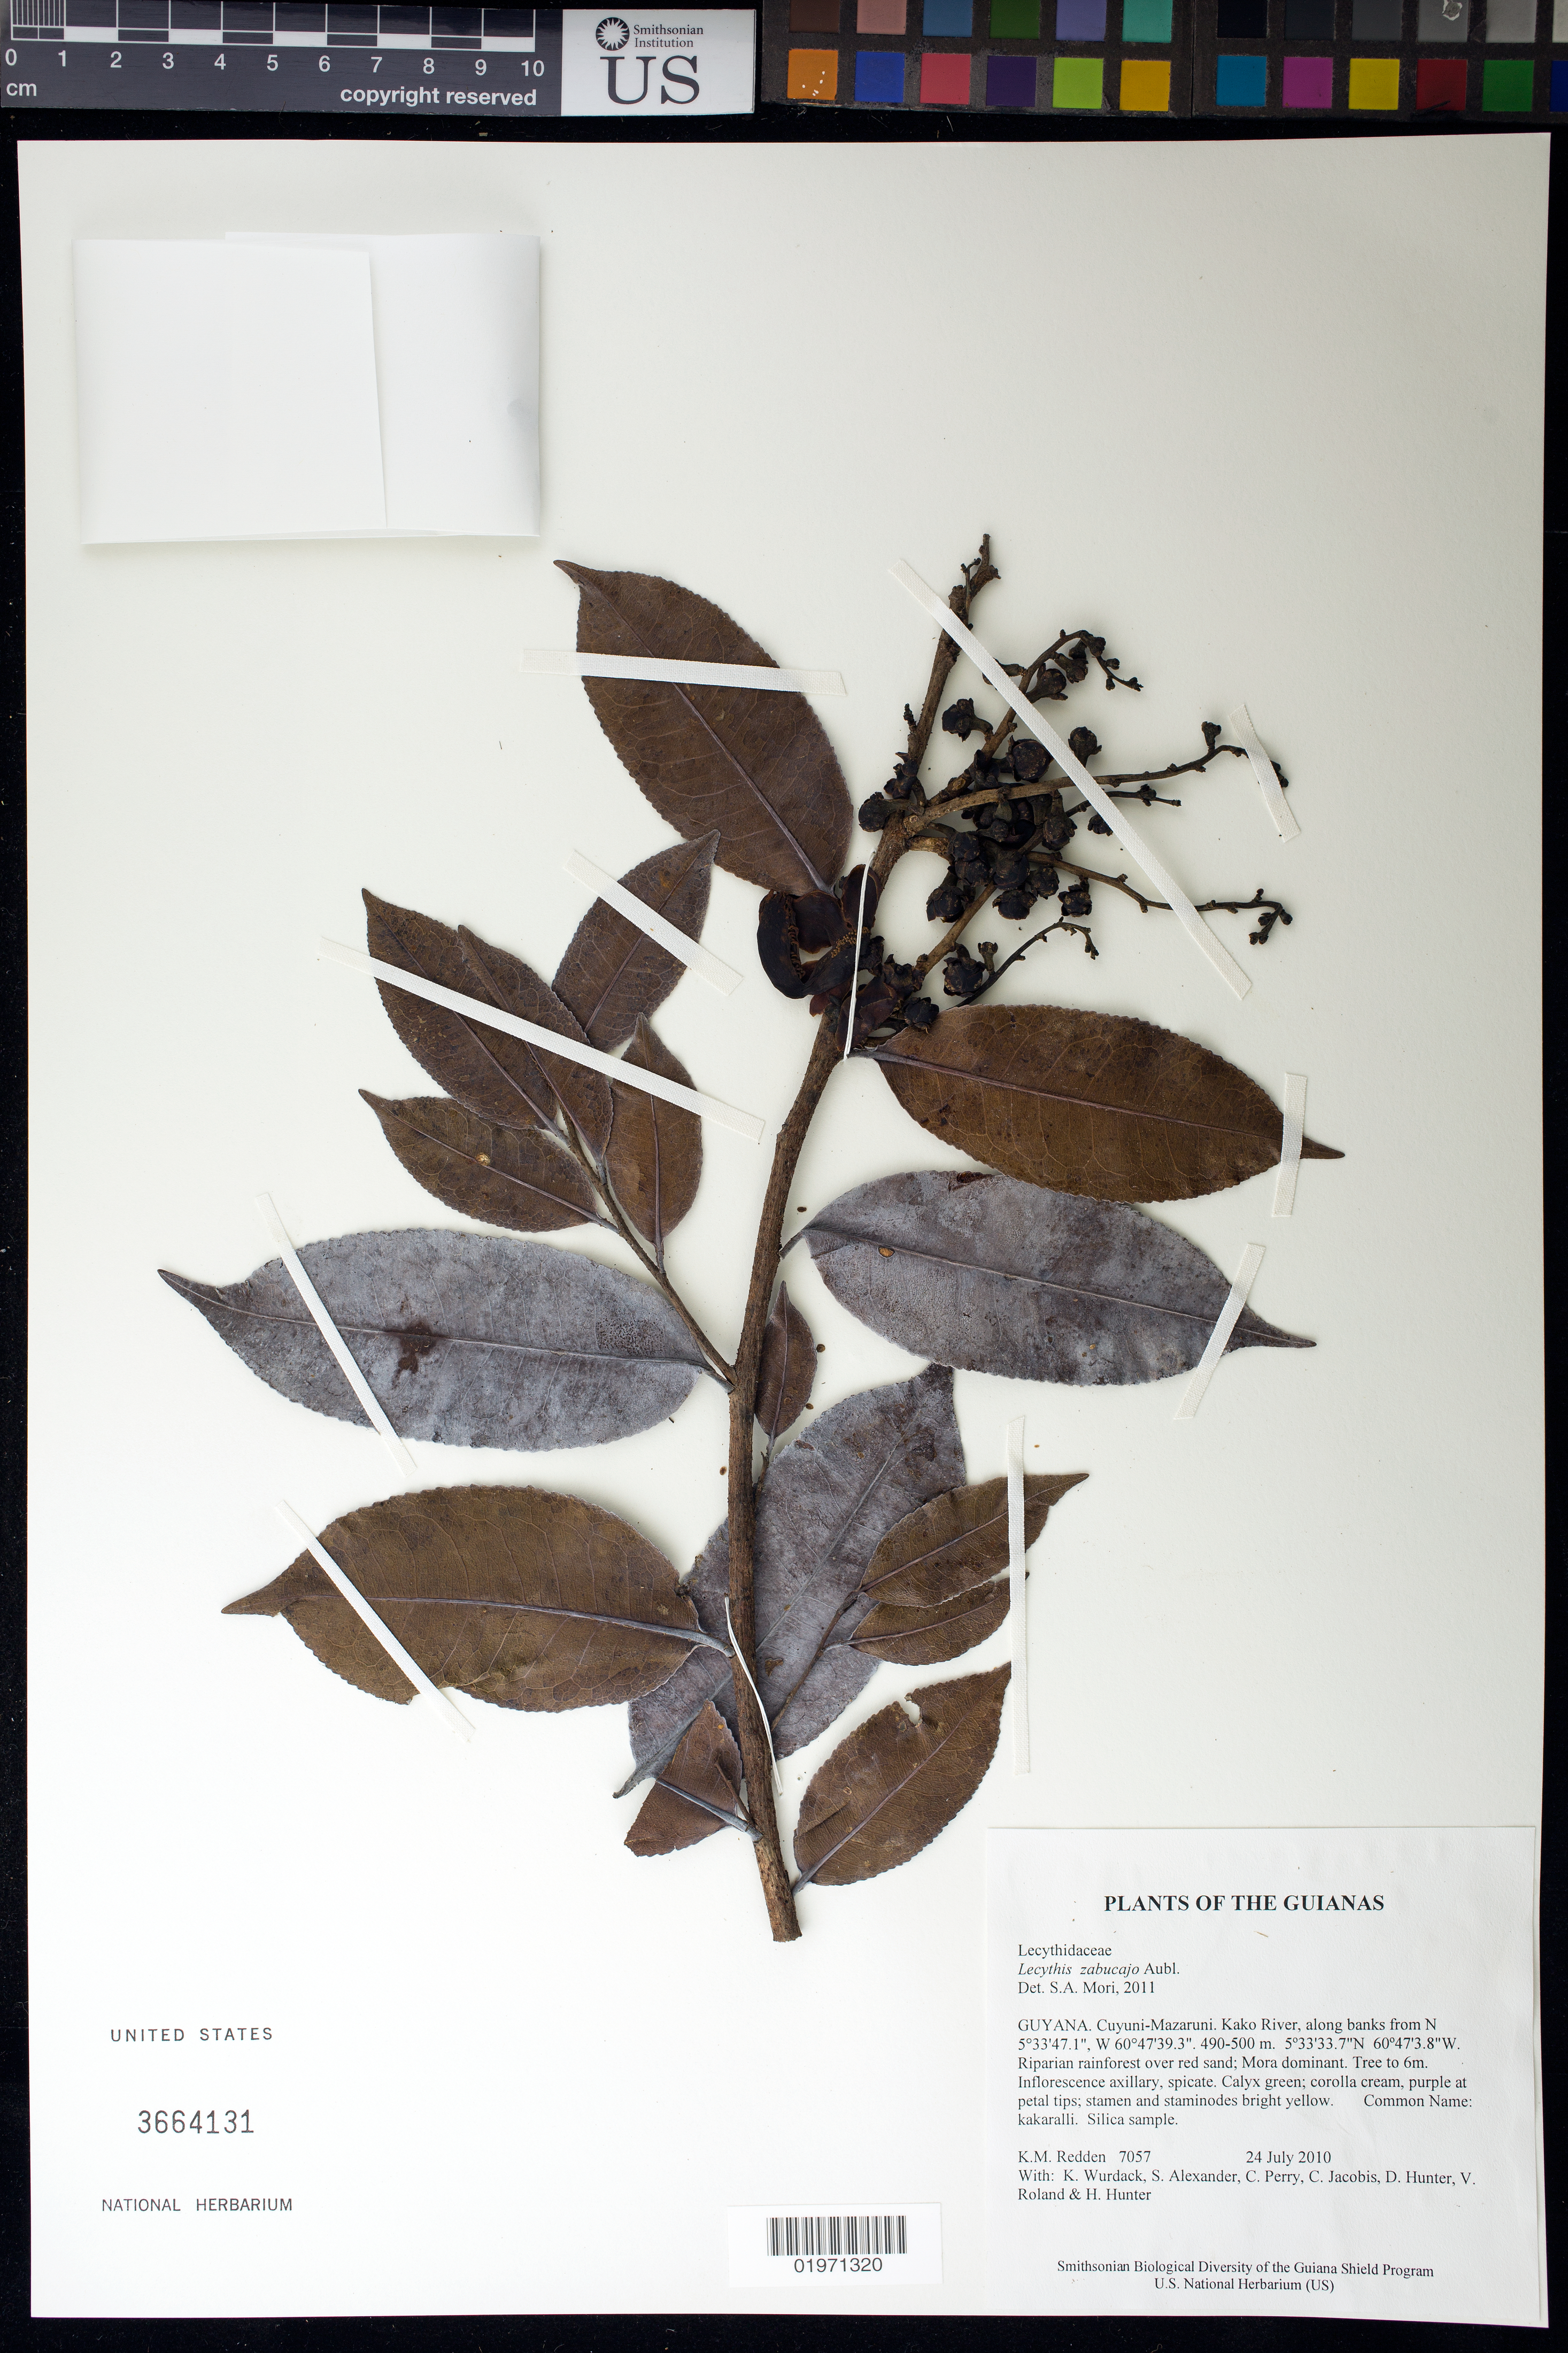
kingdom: Plantae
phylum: Tracheophyta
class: Magnoliopsida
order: Ericales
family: Lecythidaceae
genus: Lecythis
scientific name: Lecythis zabucajo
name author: Aubl.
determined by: Mori, Scott A.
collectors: K. M. Redden, K. Wurdack, S. N. Alexander, C. Perry, C. Jacobis, D. Hunter, V. Roland & H. Hunter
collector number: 7057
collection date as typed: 24 July 2010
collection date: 2010-07-24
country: Guyana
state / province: Cuyuni-Mazaruni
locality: Kako River, along banks from N 5°33'47.1", W 60°47'39.3"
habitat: Riparian rainforest over red sand; Mora dominant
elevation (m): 490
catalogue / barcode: US 3664131